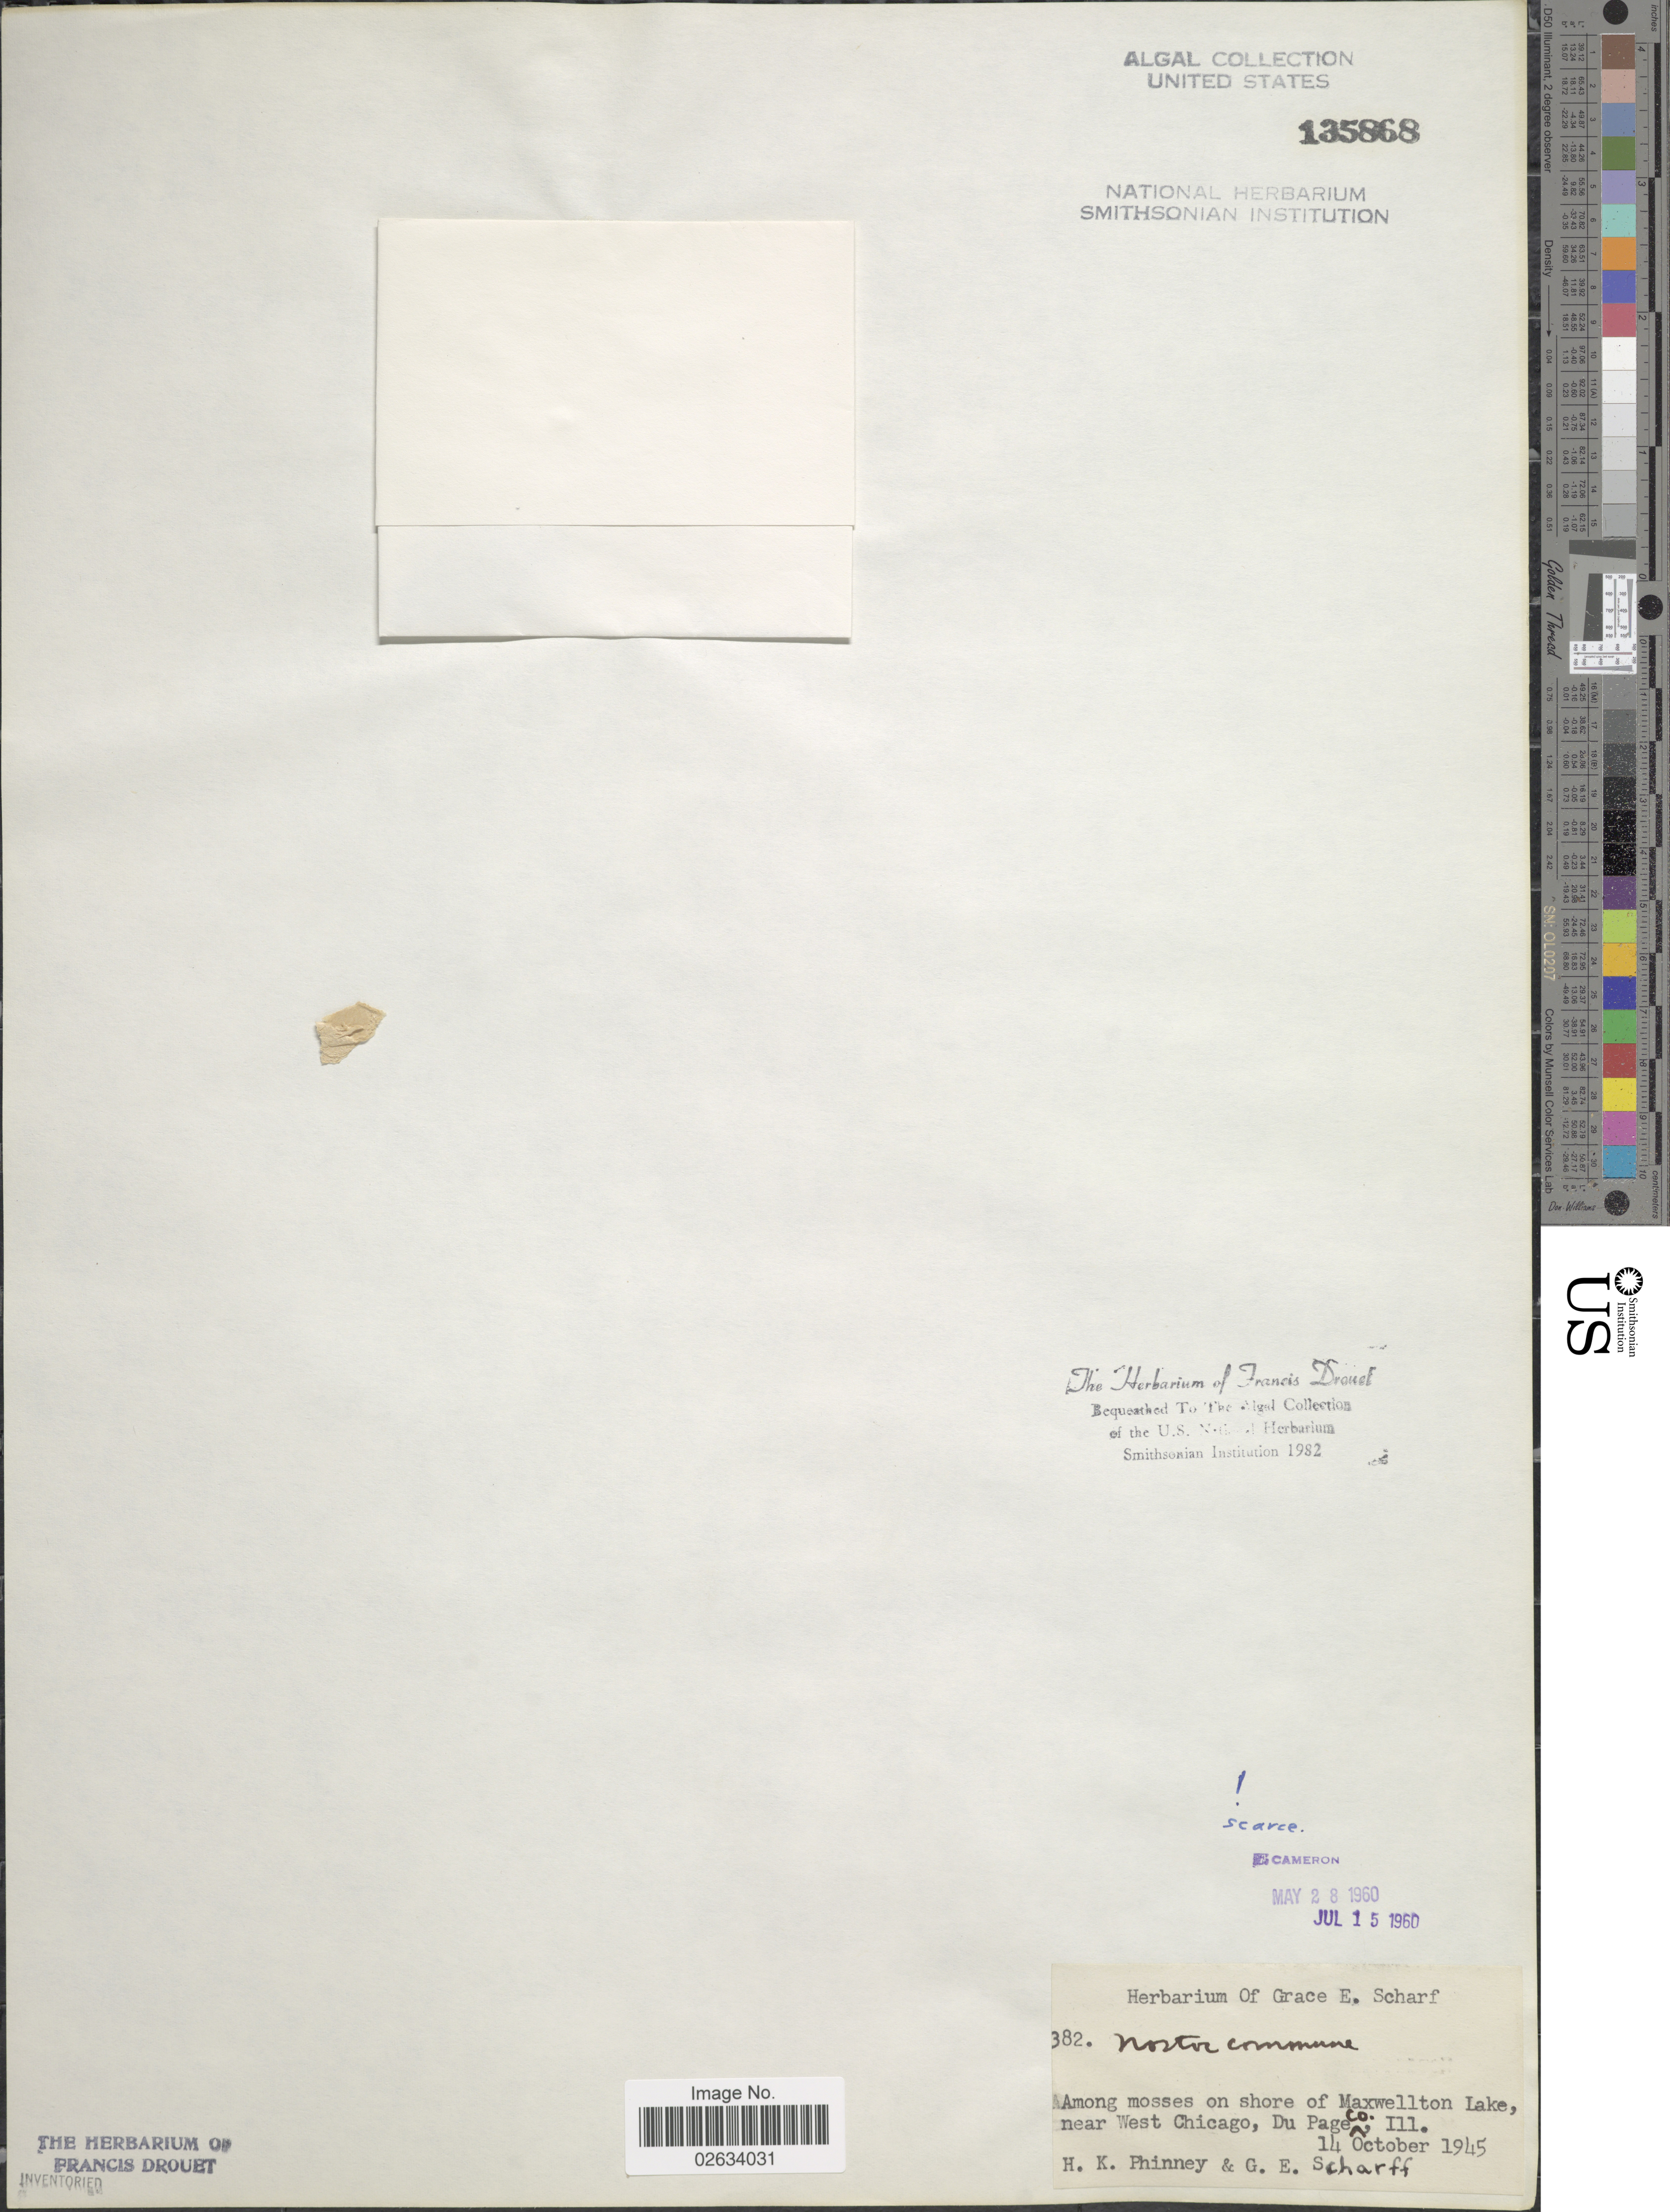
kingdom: Bacteria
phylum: Cyanobacteria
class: Cyanobacteriia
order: Cyanobacteriales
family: Nostocaceae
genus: Nostoc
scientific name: Nostoc commune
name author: Vaucher ex Bornet & Flahault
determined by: Drouet, F. E.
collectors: H. Phinney & G. Scharff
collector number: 382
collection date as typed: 14 Oct 1943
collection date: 1943-10-14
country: United States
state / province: Illinois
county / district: Du Page County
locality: Maxwellton Lake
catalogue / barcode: US 135868